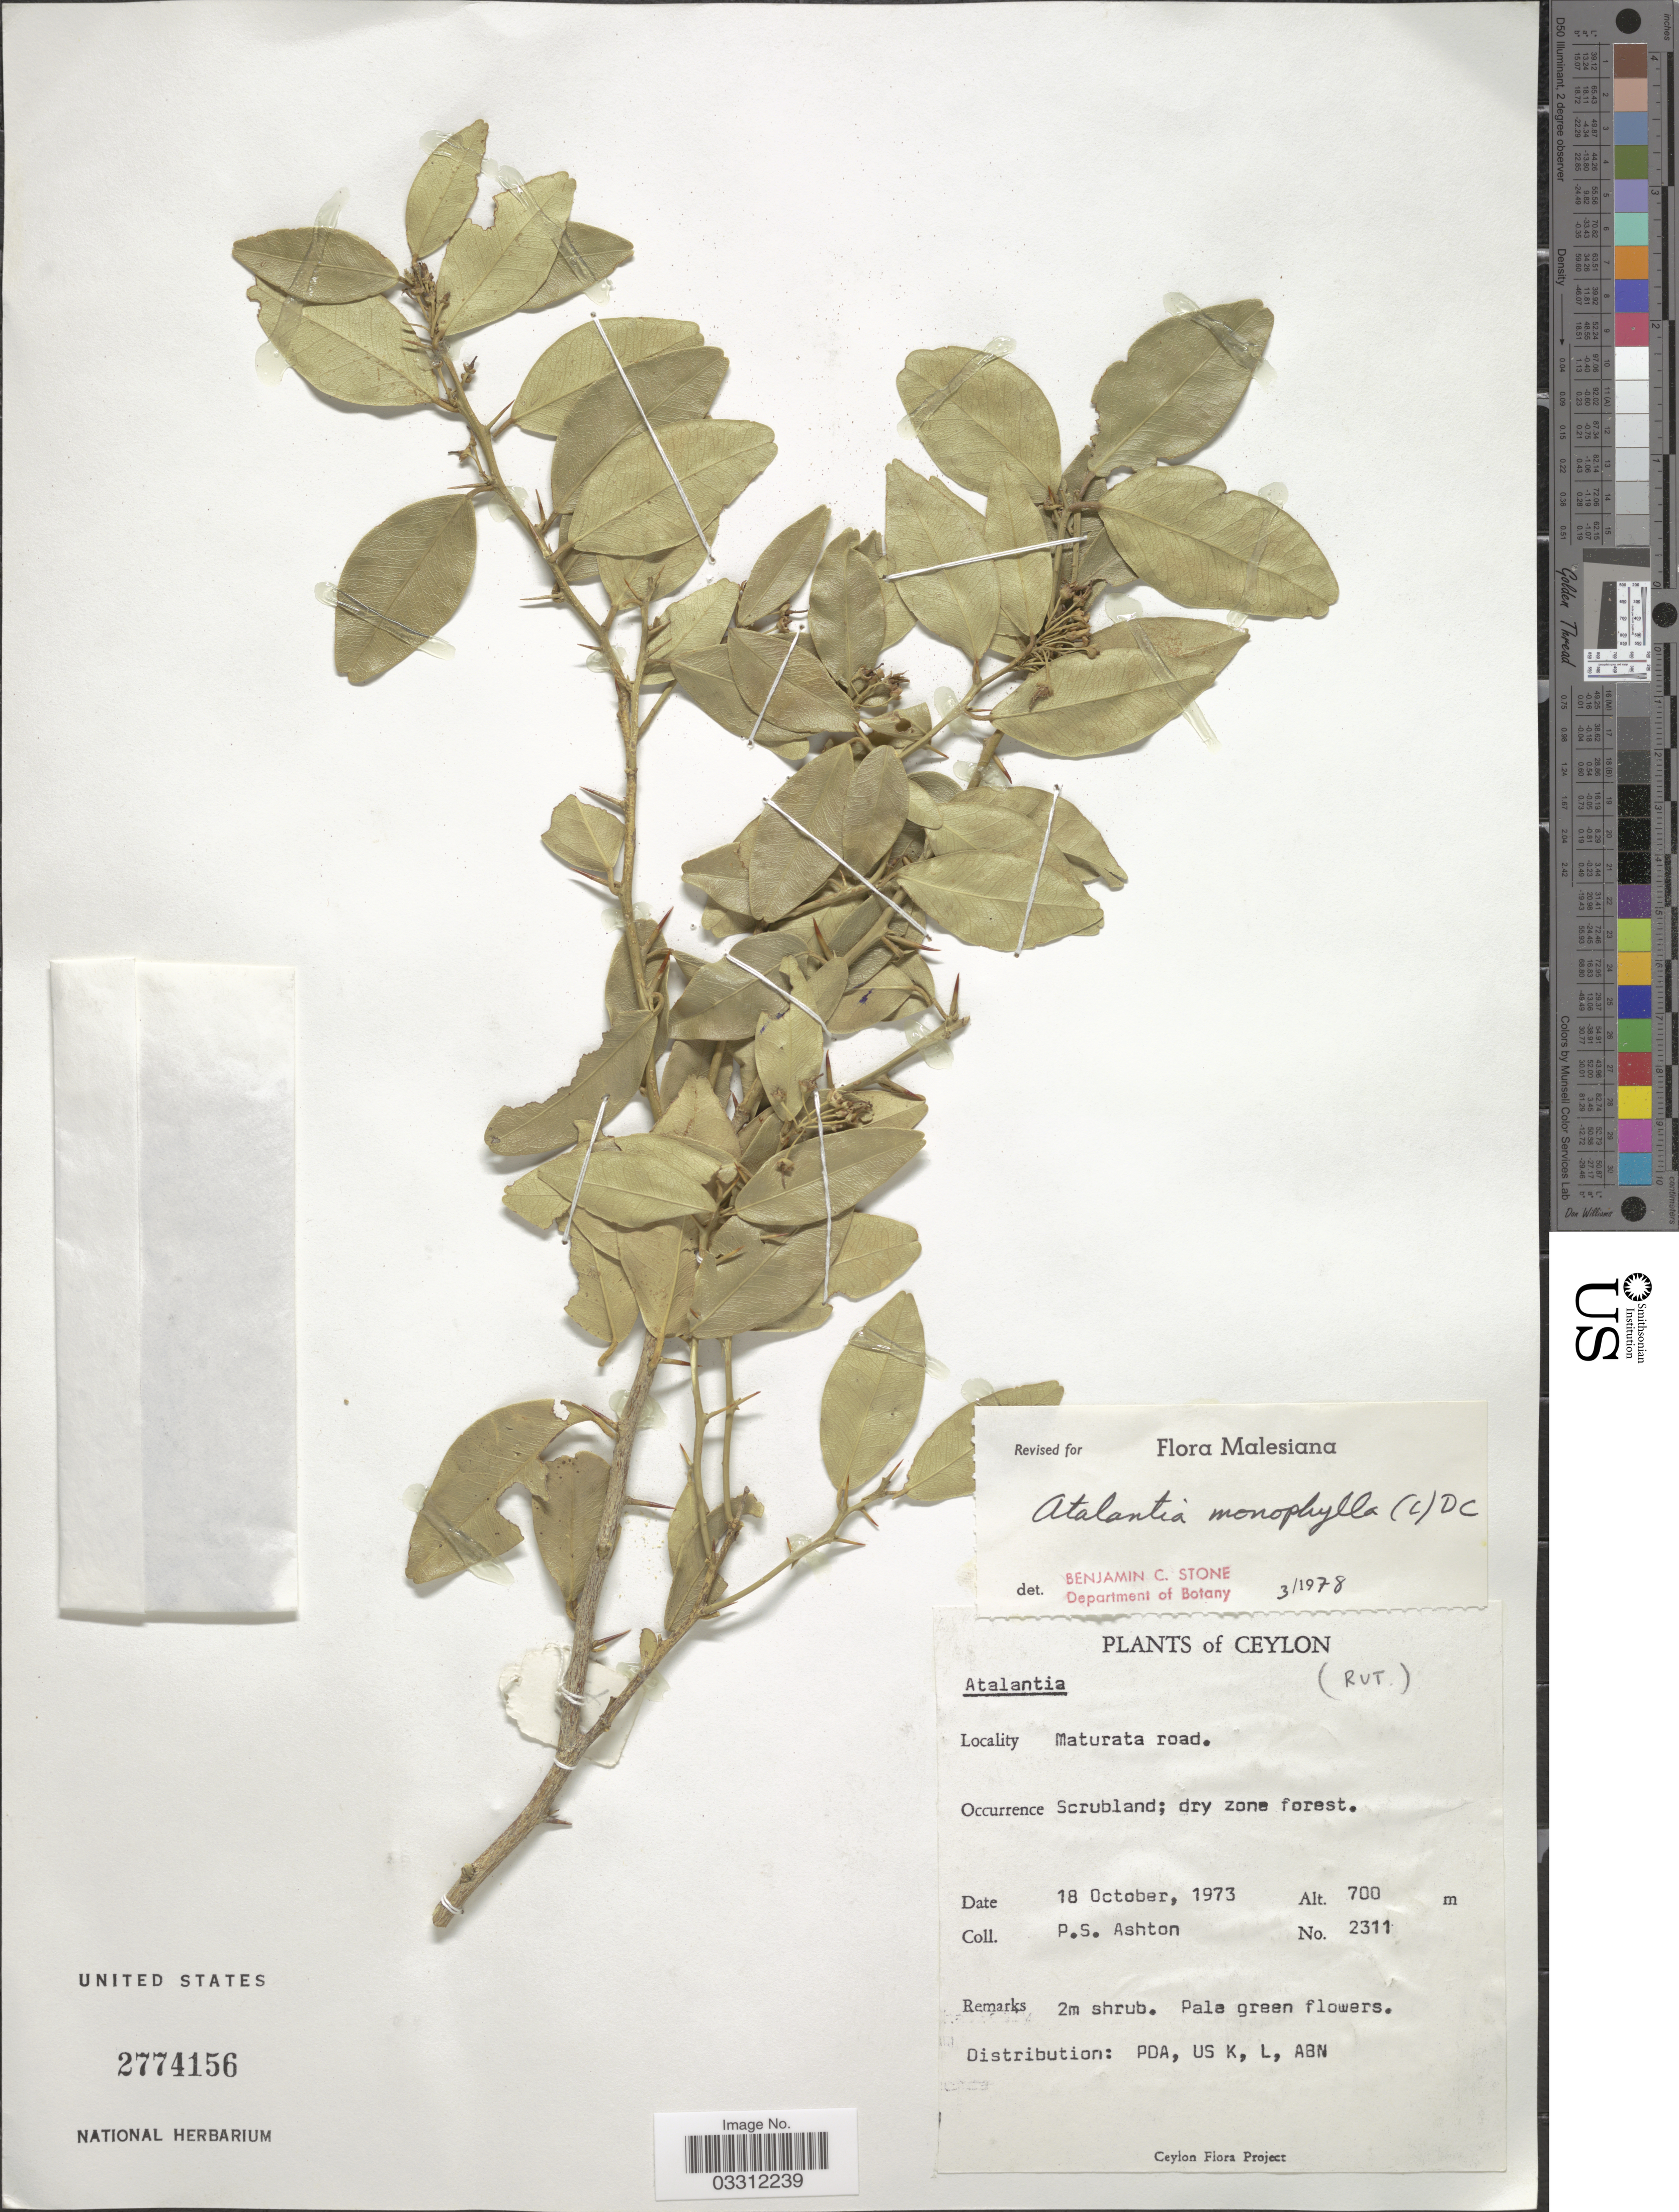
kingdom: Plantae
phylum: Tracheophyta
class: Magnoliopsida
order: Sapindales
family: Rutaceae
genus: Atalantia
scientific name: Atalantia monophylla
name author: (L.) DC.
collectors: P. S. Ashton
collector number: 2311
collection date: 1973-10-18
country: Sri Lanka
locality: Maturata road.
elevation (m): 700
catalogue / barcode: US 2774156